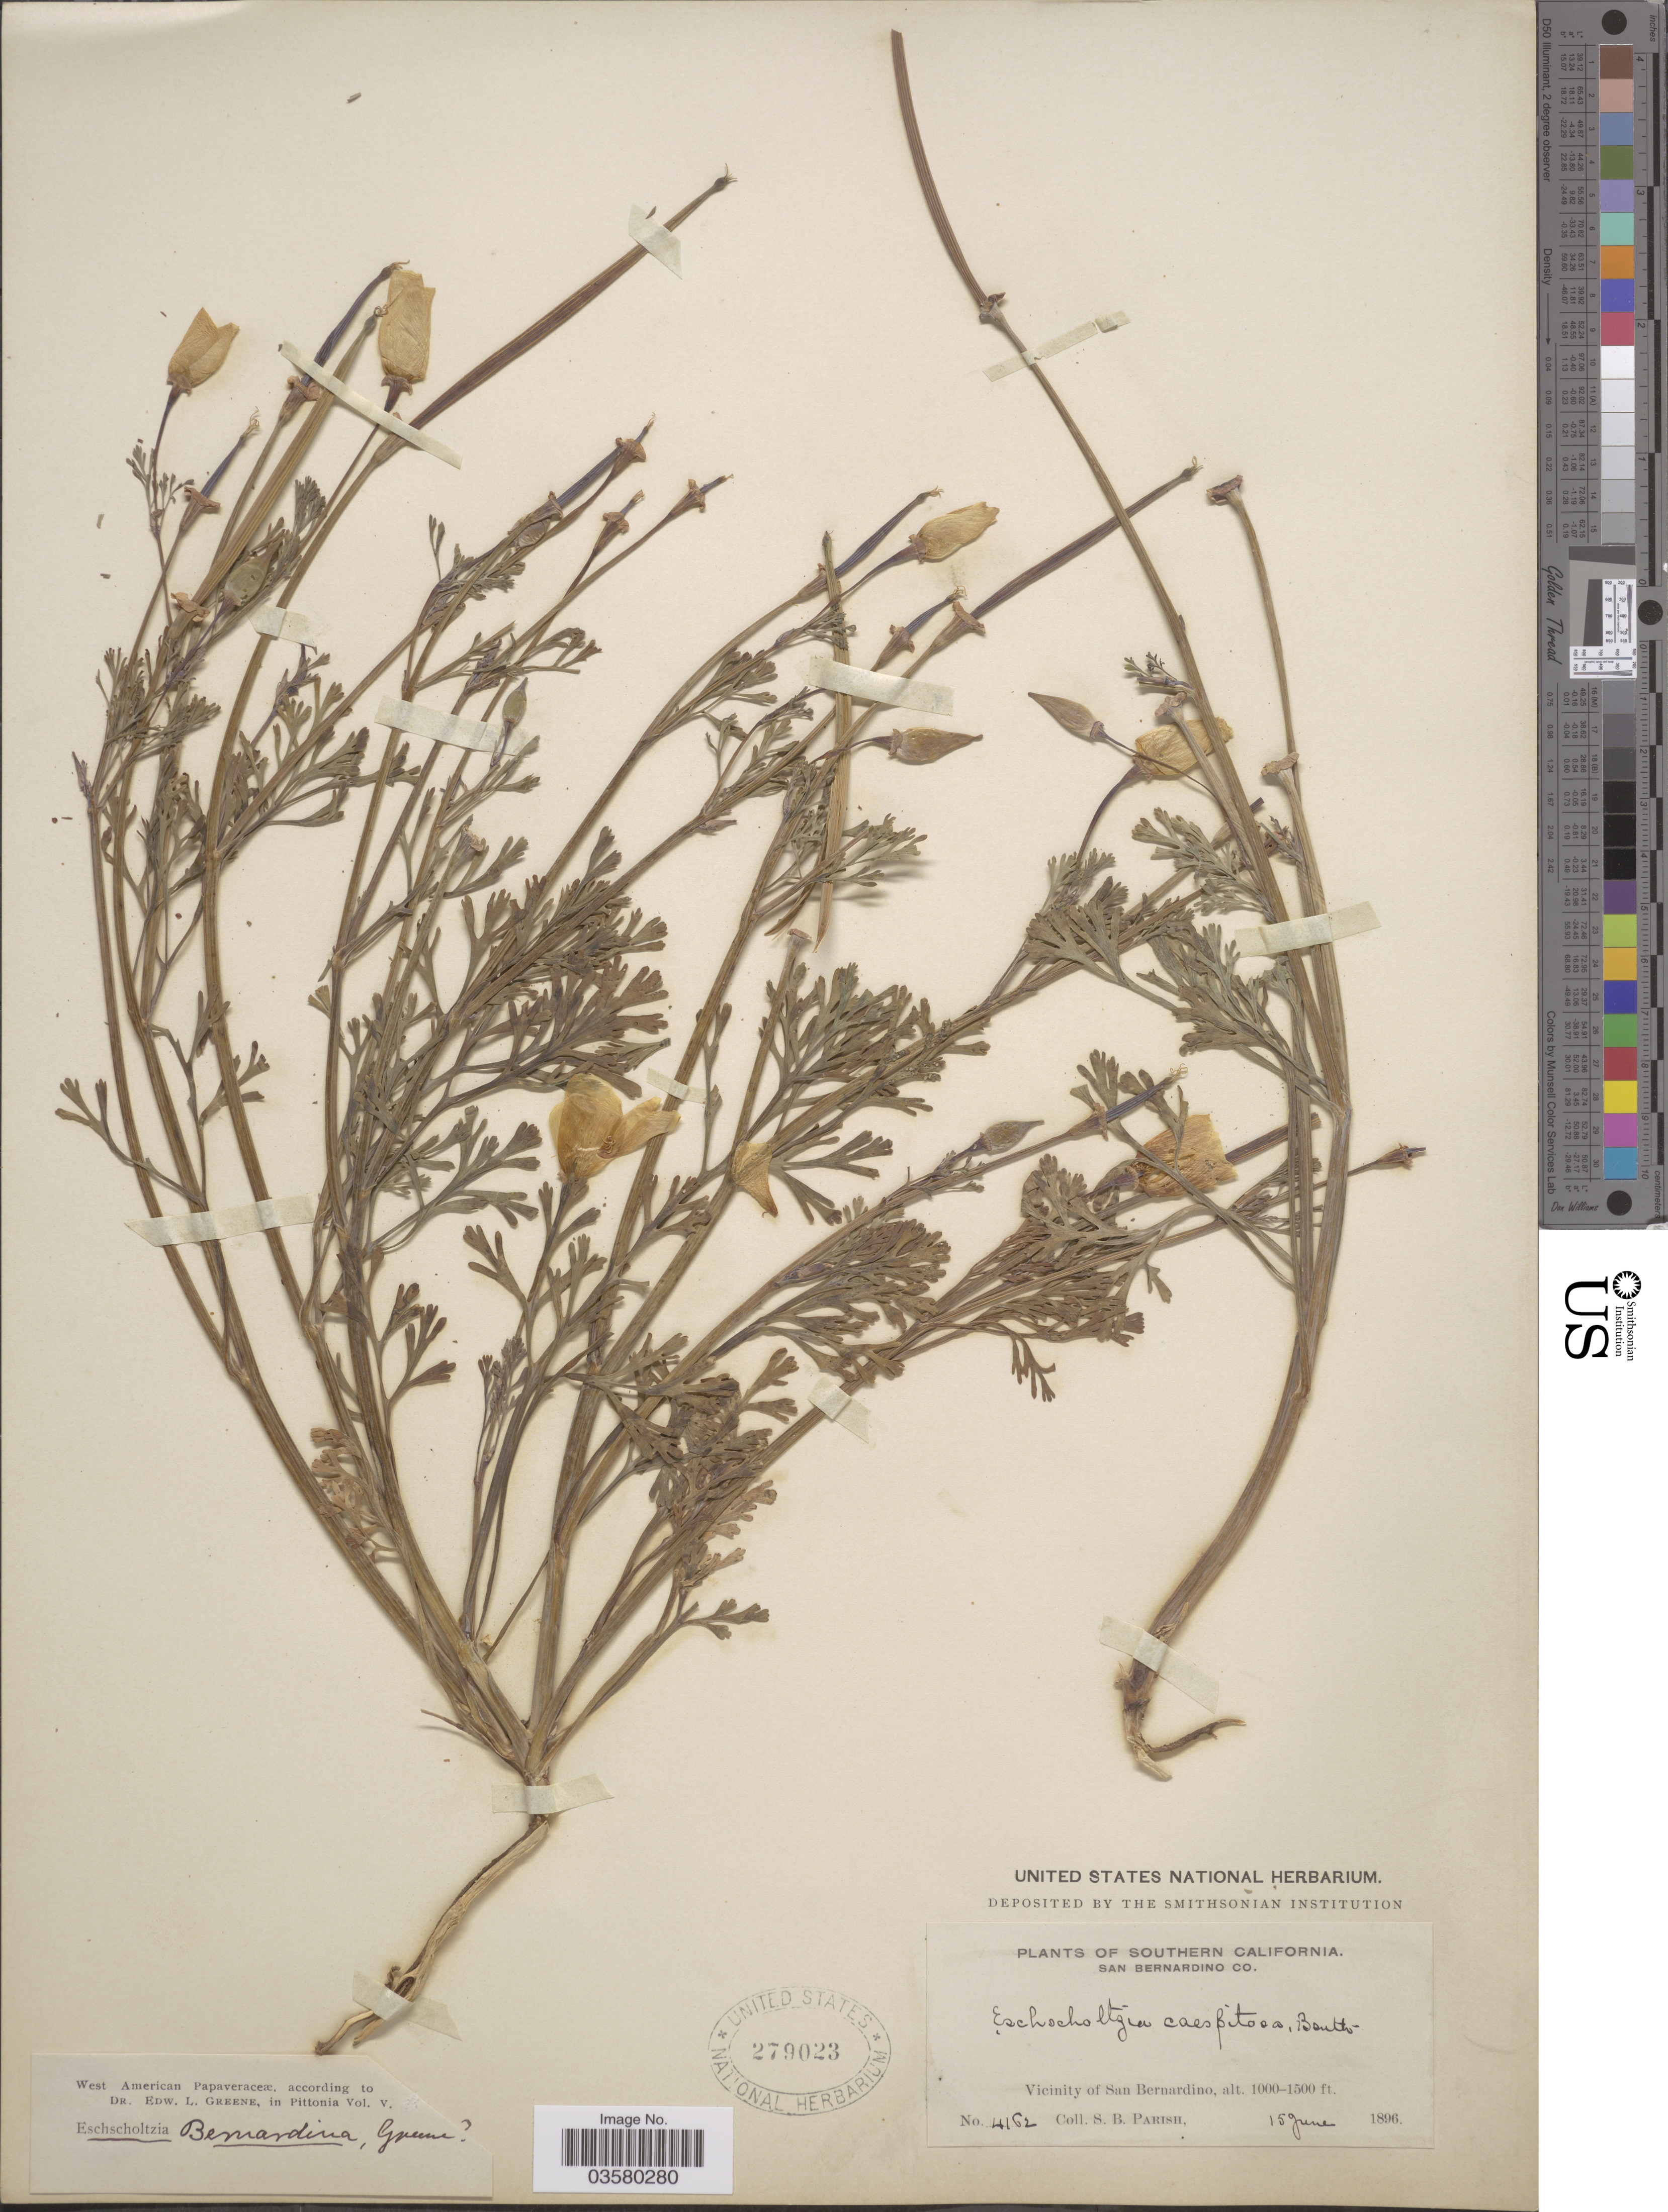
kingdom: Plantae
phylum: Tracheophyta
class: Magnoliopsida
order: Ranunculales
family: Papaveraceae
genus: Eschscholzia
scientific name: Eschscholzia bernardina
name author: Greene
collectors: S. B. Parish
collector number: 4162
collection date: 1896-06-15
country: United States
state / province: California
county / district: San Bernardino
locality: Southern California. San Bernardino Co. Vicinity of Bernardino.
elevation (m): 305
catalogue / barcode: US 279023